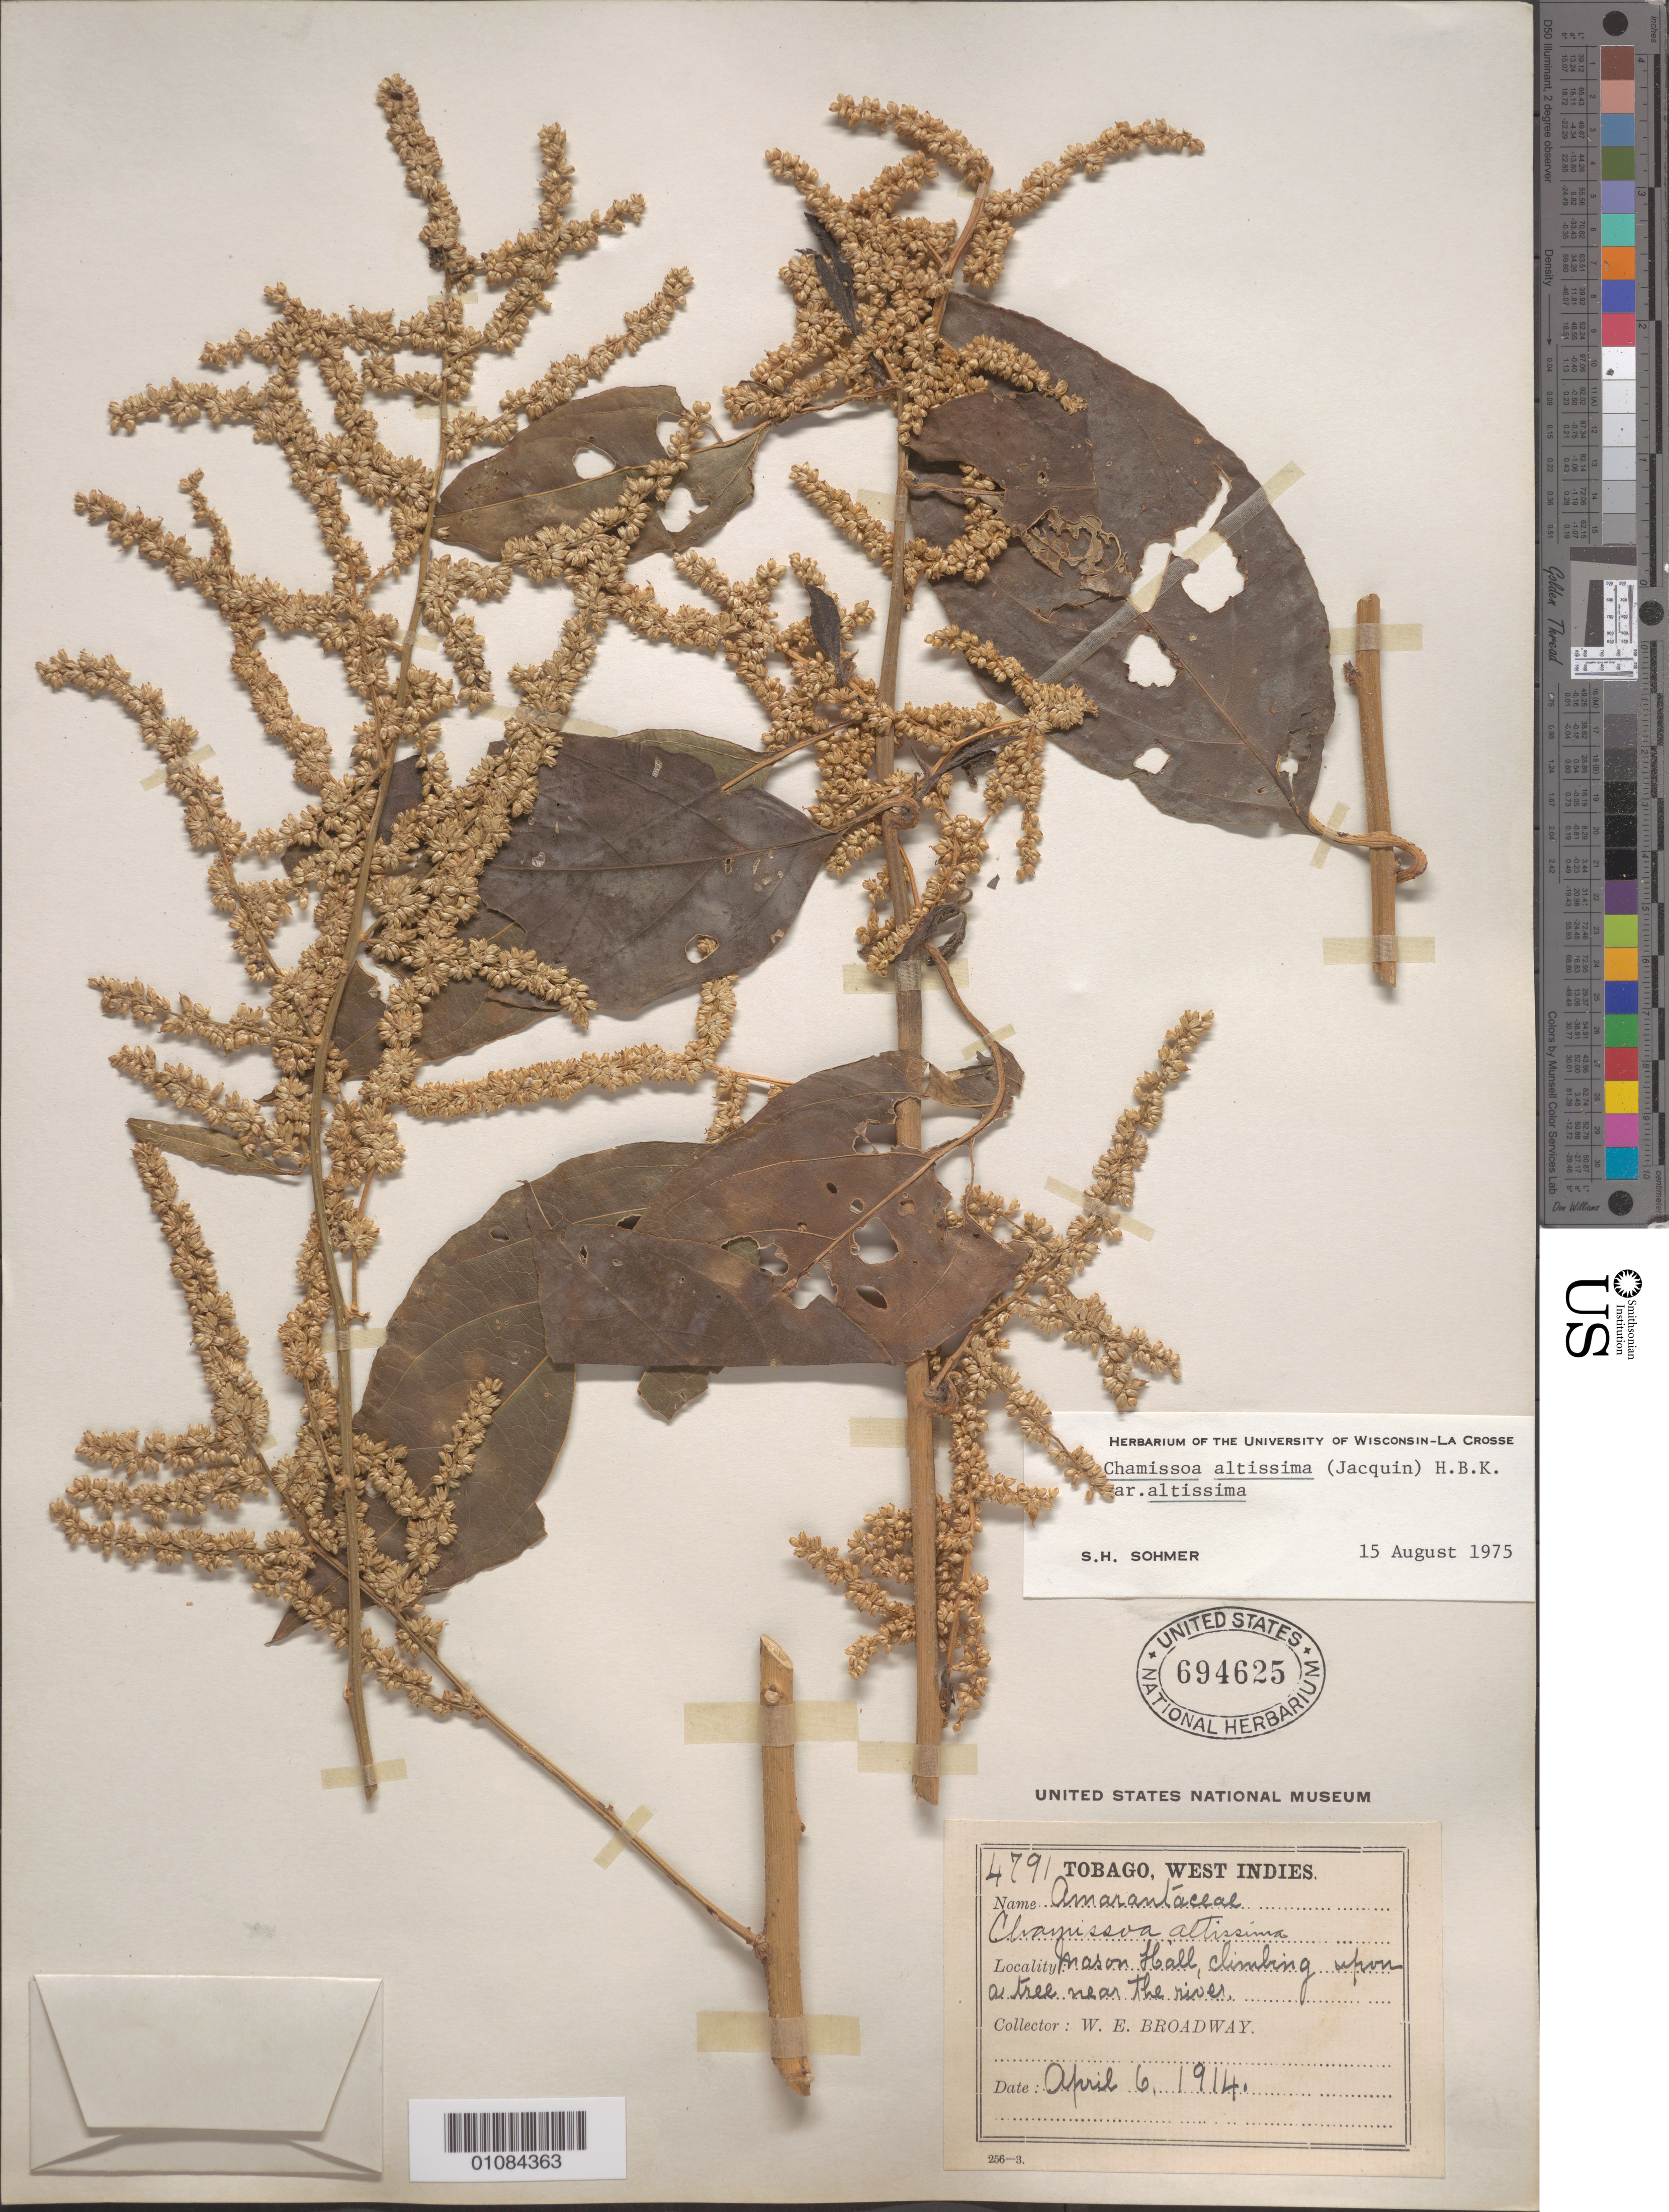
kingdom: Plantae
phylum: Tracheophyta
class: Magnoliopsida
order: Caryophyllales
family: Amaranthaceae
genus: Chamissoa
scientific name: Chamissoa altissima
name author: (Jacq.) Kunth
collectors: W. E. Broadway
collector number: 4791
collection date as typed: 06 Apr 1914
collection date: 1914-04-06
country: Trinidad and Tobago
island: Tobago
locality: Mason Hall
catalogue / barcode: US 694625